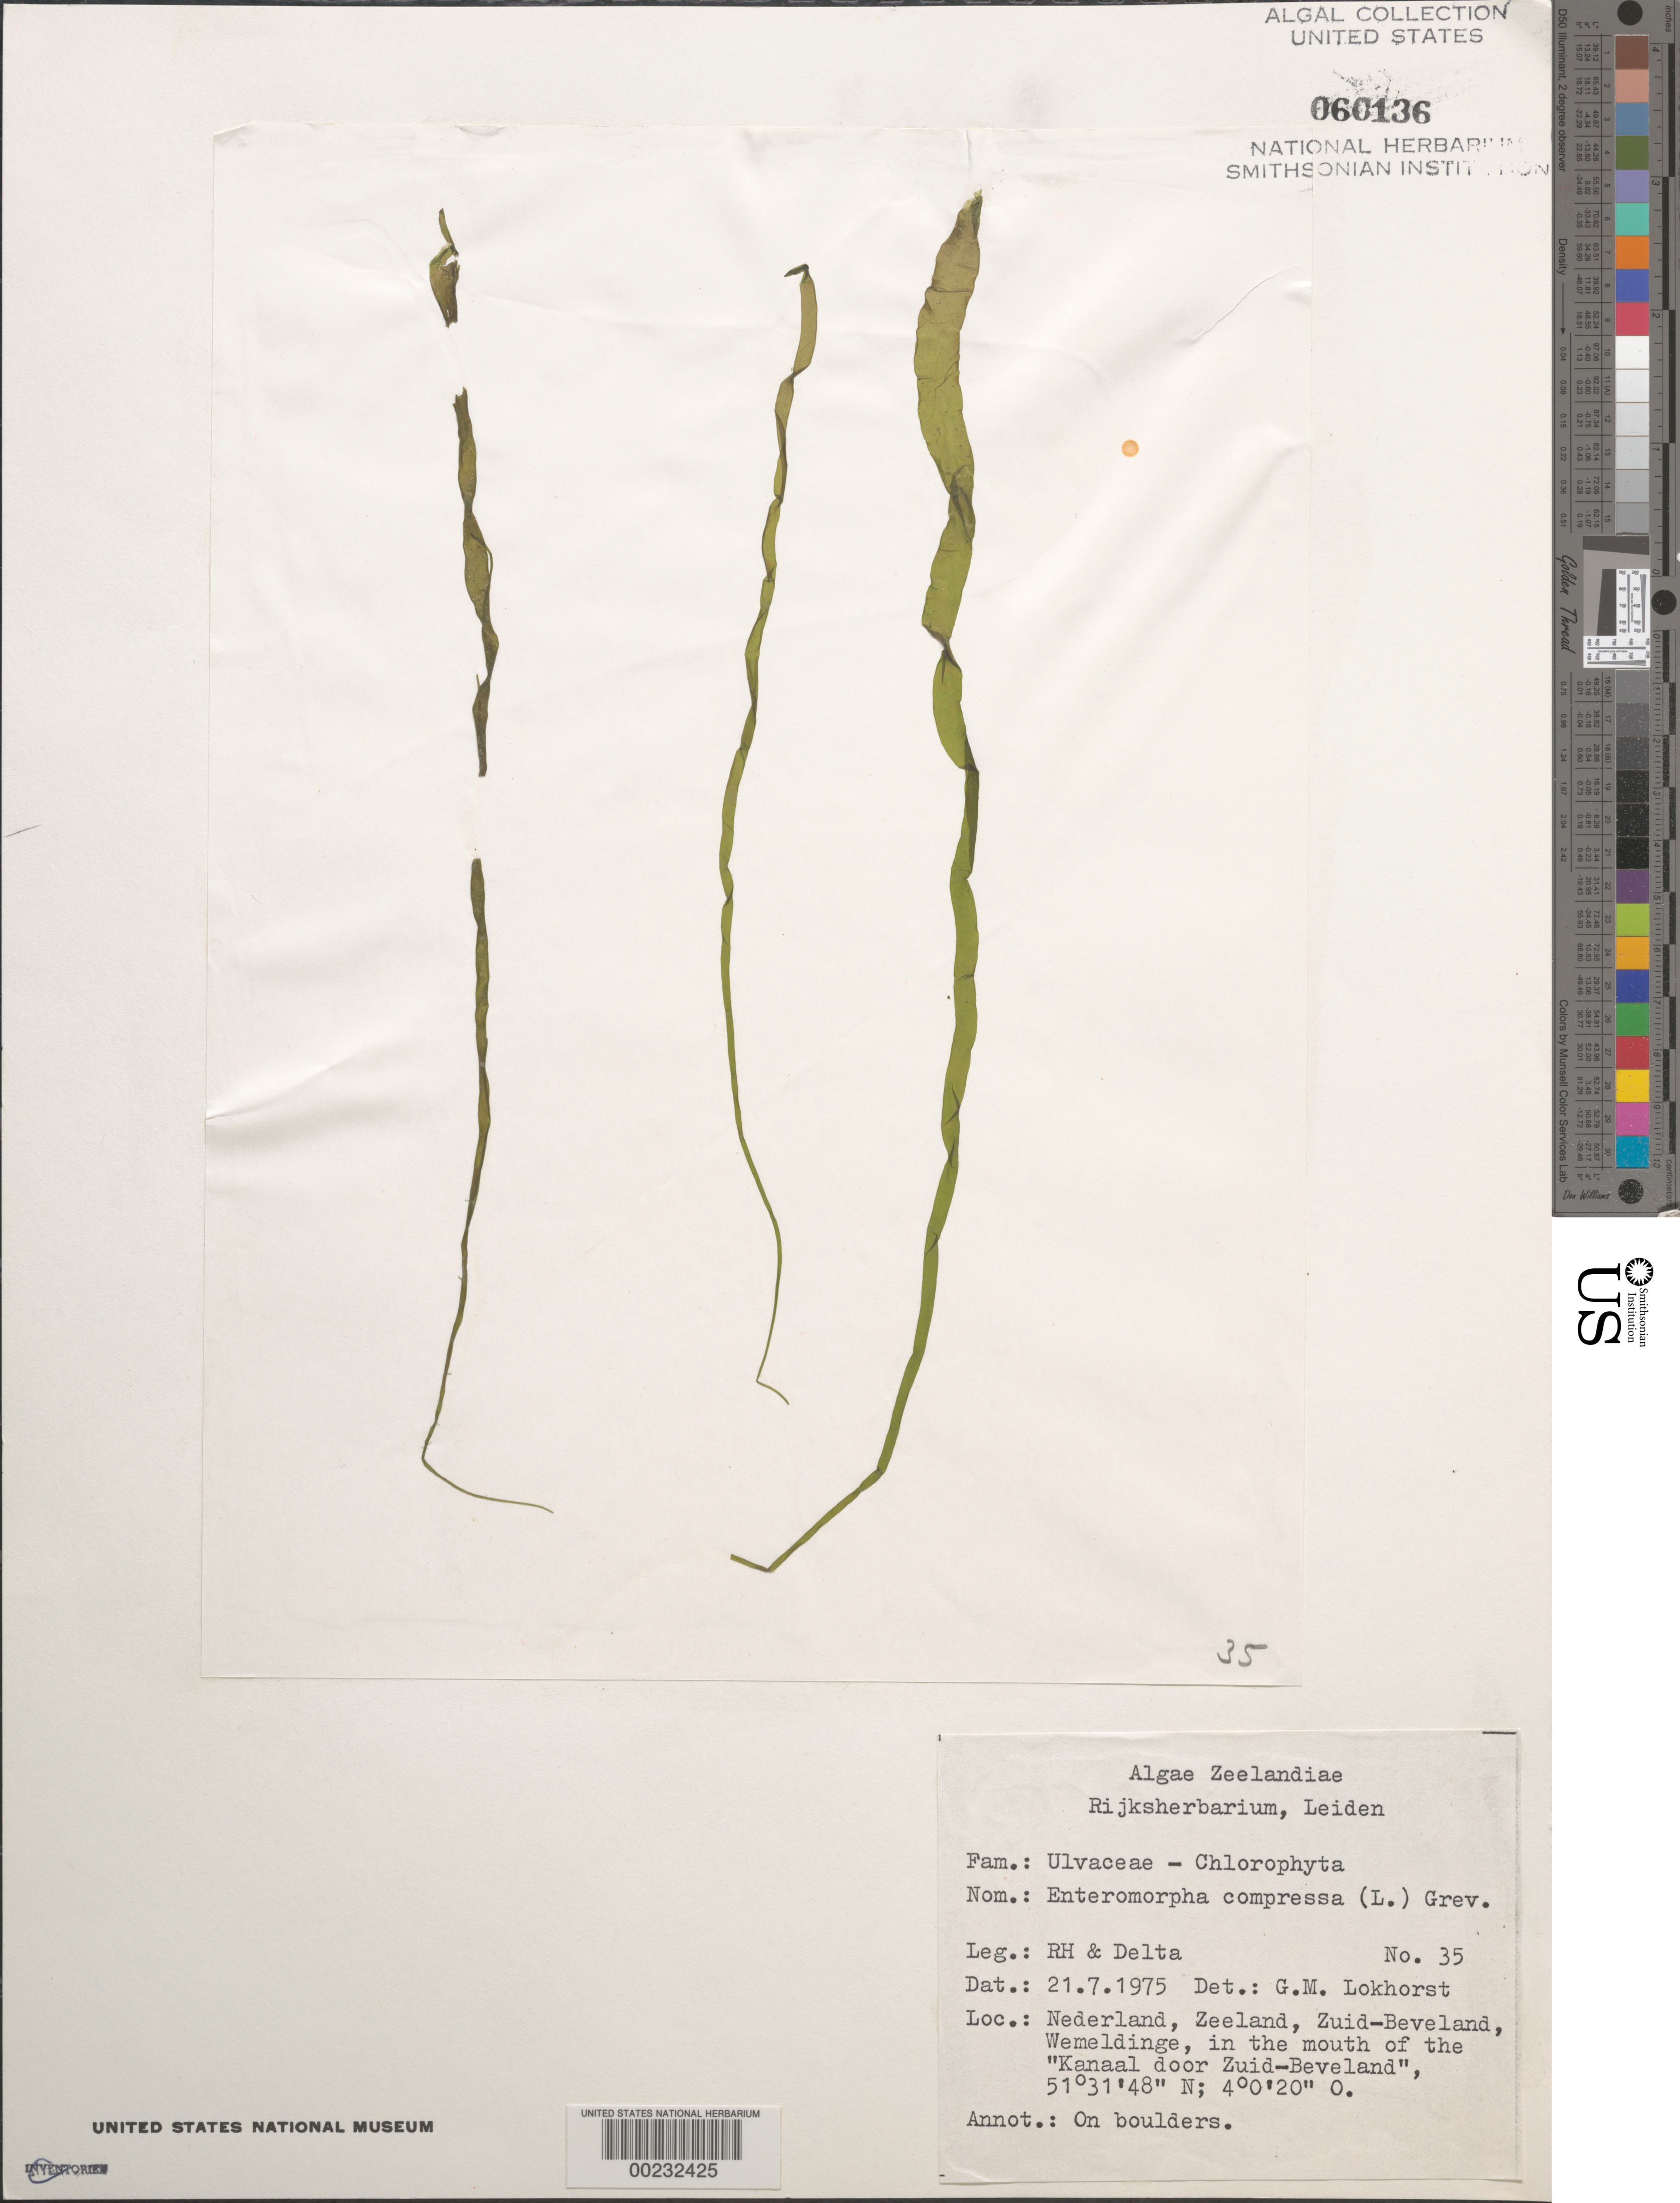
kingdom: Plantae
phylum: Chlorophyta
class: Ulvophyceae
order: Ulvales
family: Ulvaceae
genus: Ulva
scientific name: Ulva compressa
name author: L.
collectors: R.H. & Delta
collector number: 35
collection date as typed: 21 Jul 1975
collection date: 1975-07-21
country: Netherlands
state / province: Zeeland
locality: Zuid-beveland, wemeldinge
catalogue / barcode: US 60136